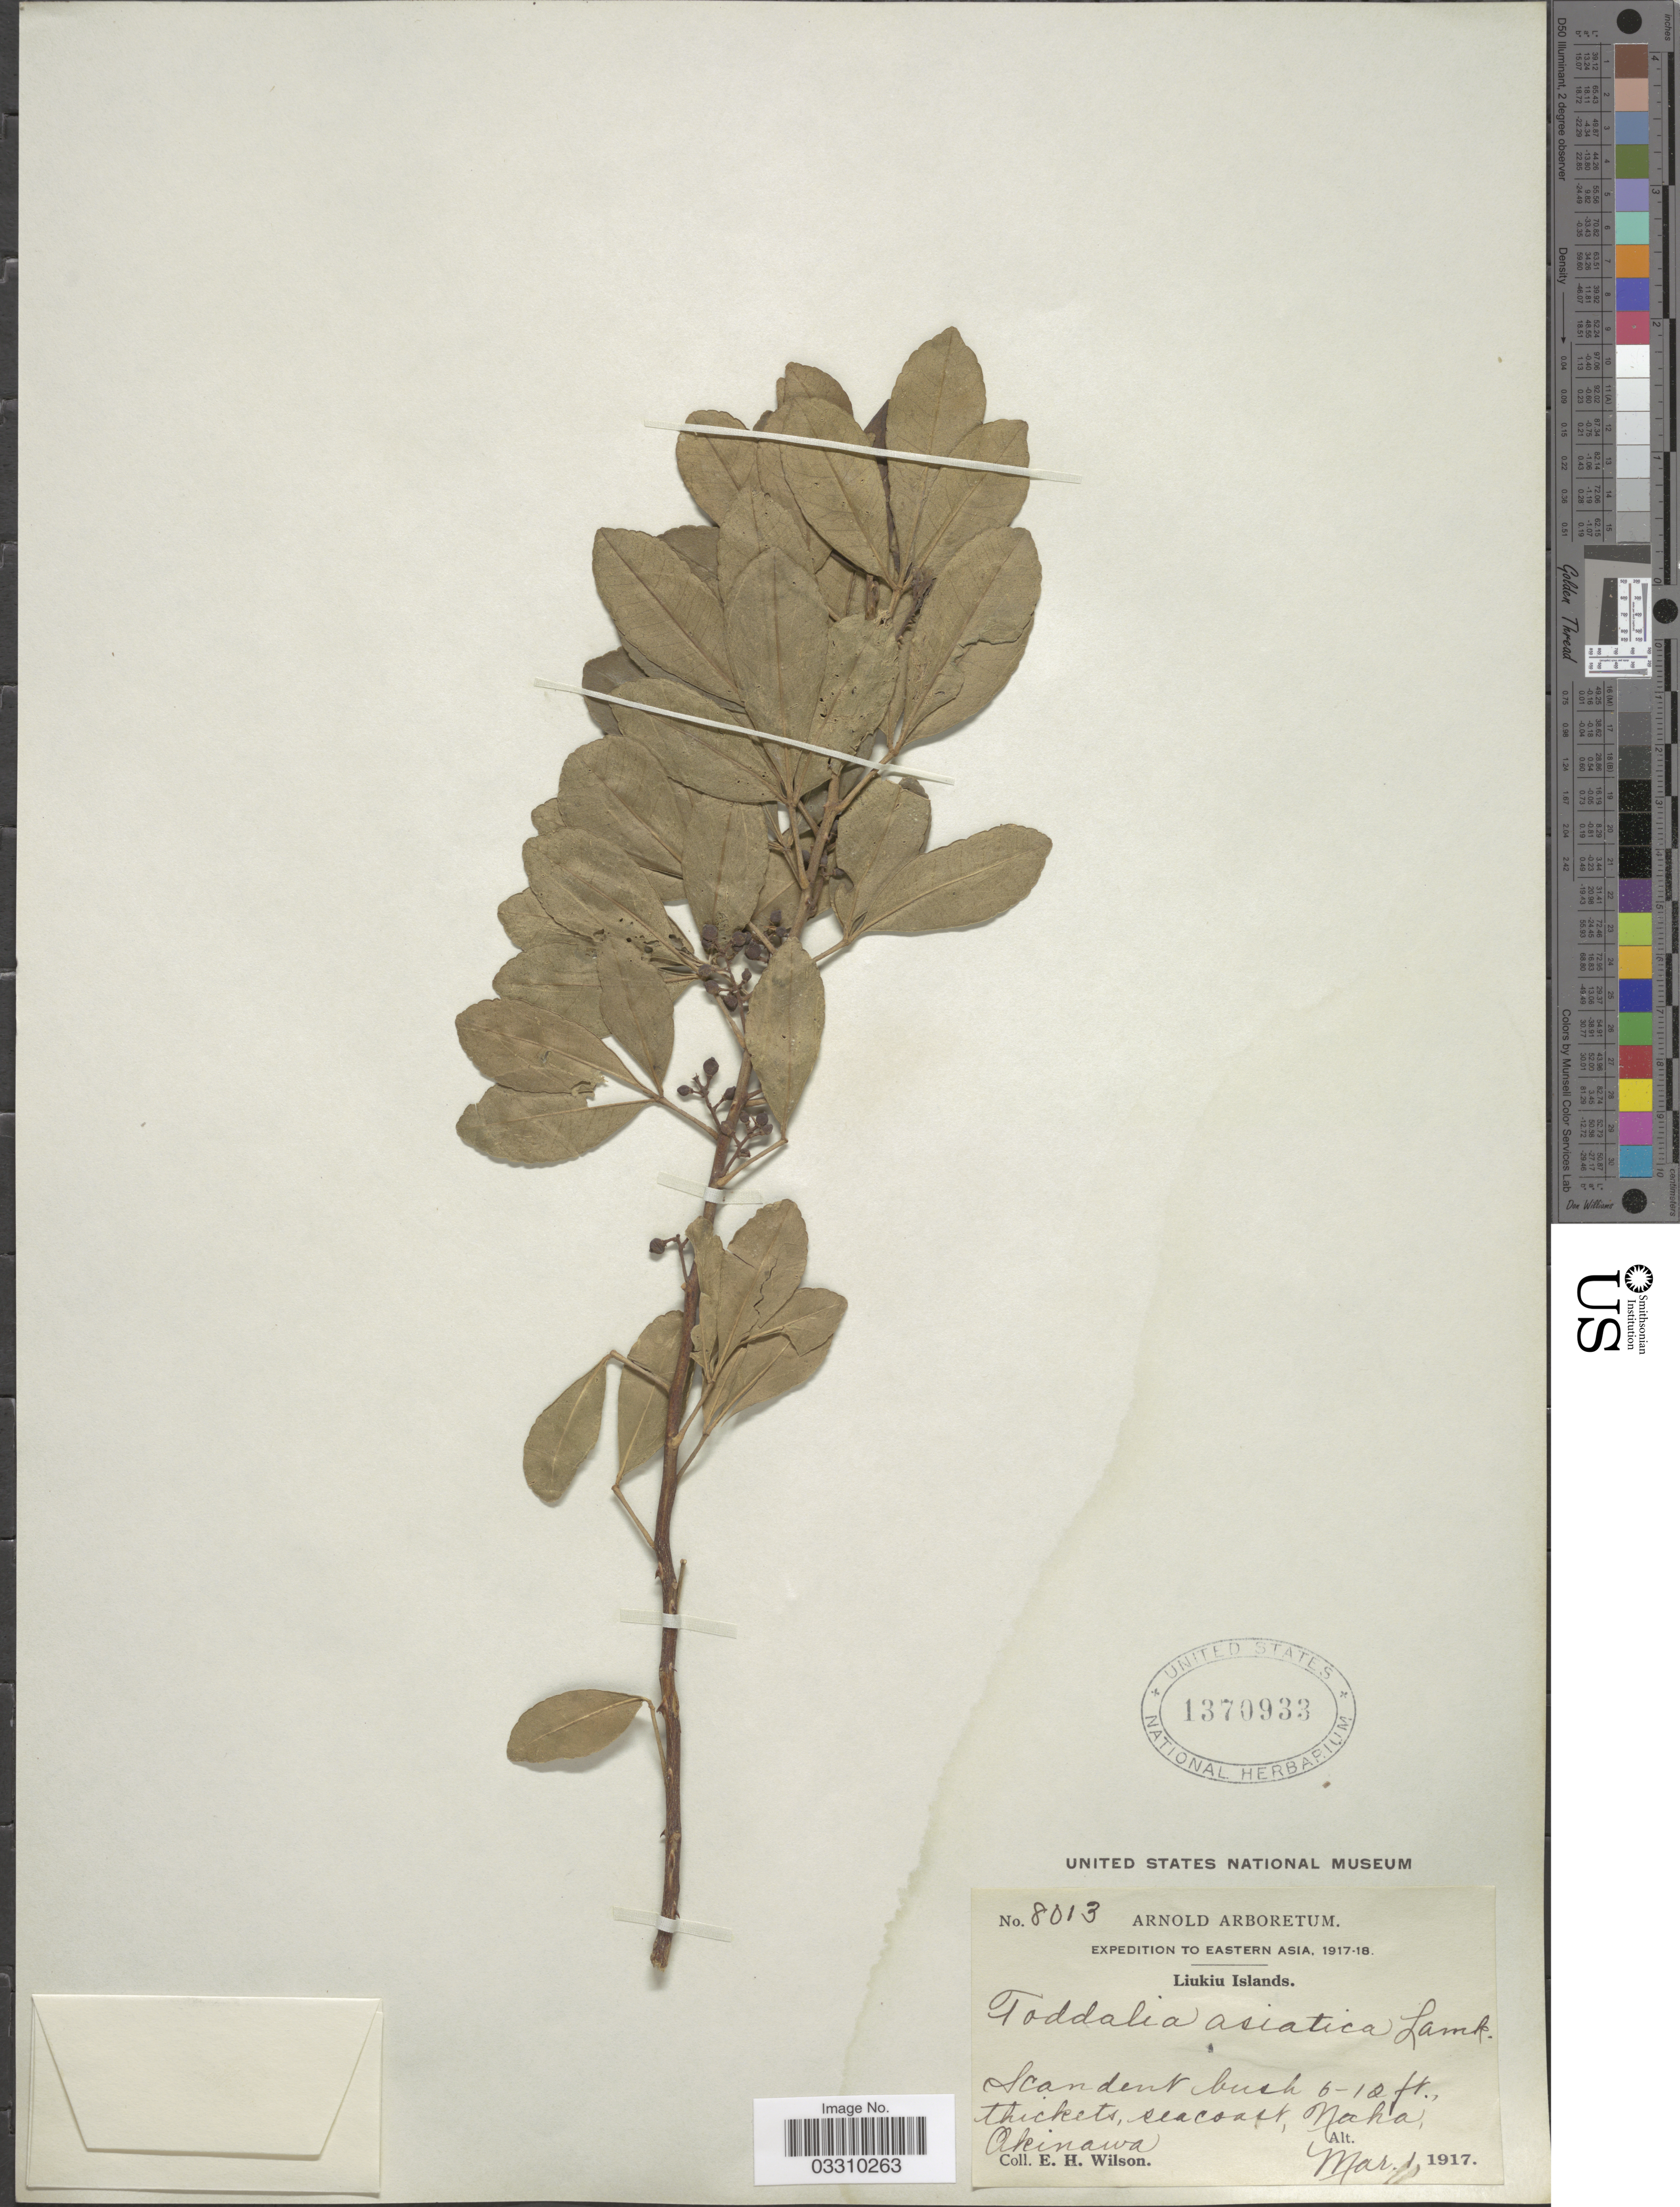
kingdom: Plantae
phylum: Tracheophyta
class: Magnoliopsida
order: Sapindales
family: Rutaceae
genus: Zanthoxylum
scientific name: Zanthoxylum asiaticum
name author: (L.) Appelhans et al.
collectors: E. Wilson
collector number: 8013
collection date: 1917-03-01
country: Japan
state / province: Okinawa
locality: Eastern Asia. Liukiu Islands. Seacoast, Naha.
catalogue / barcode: US 1370933